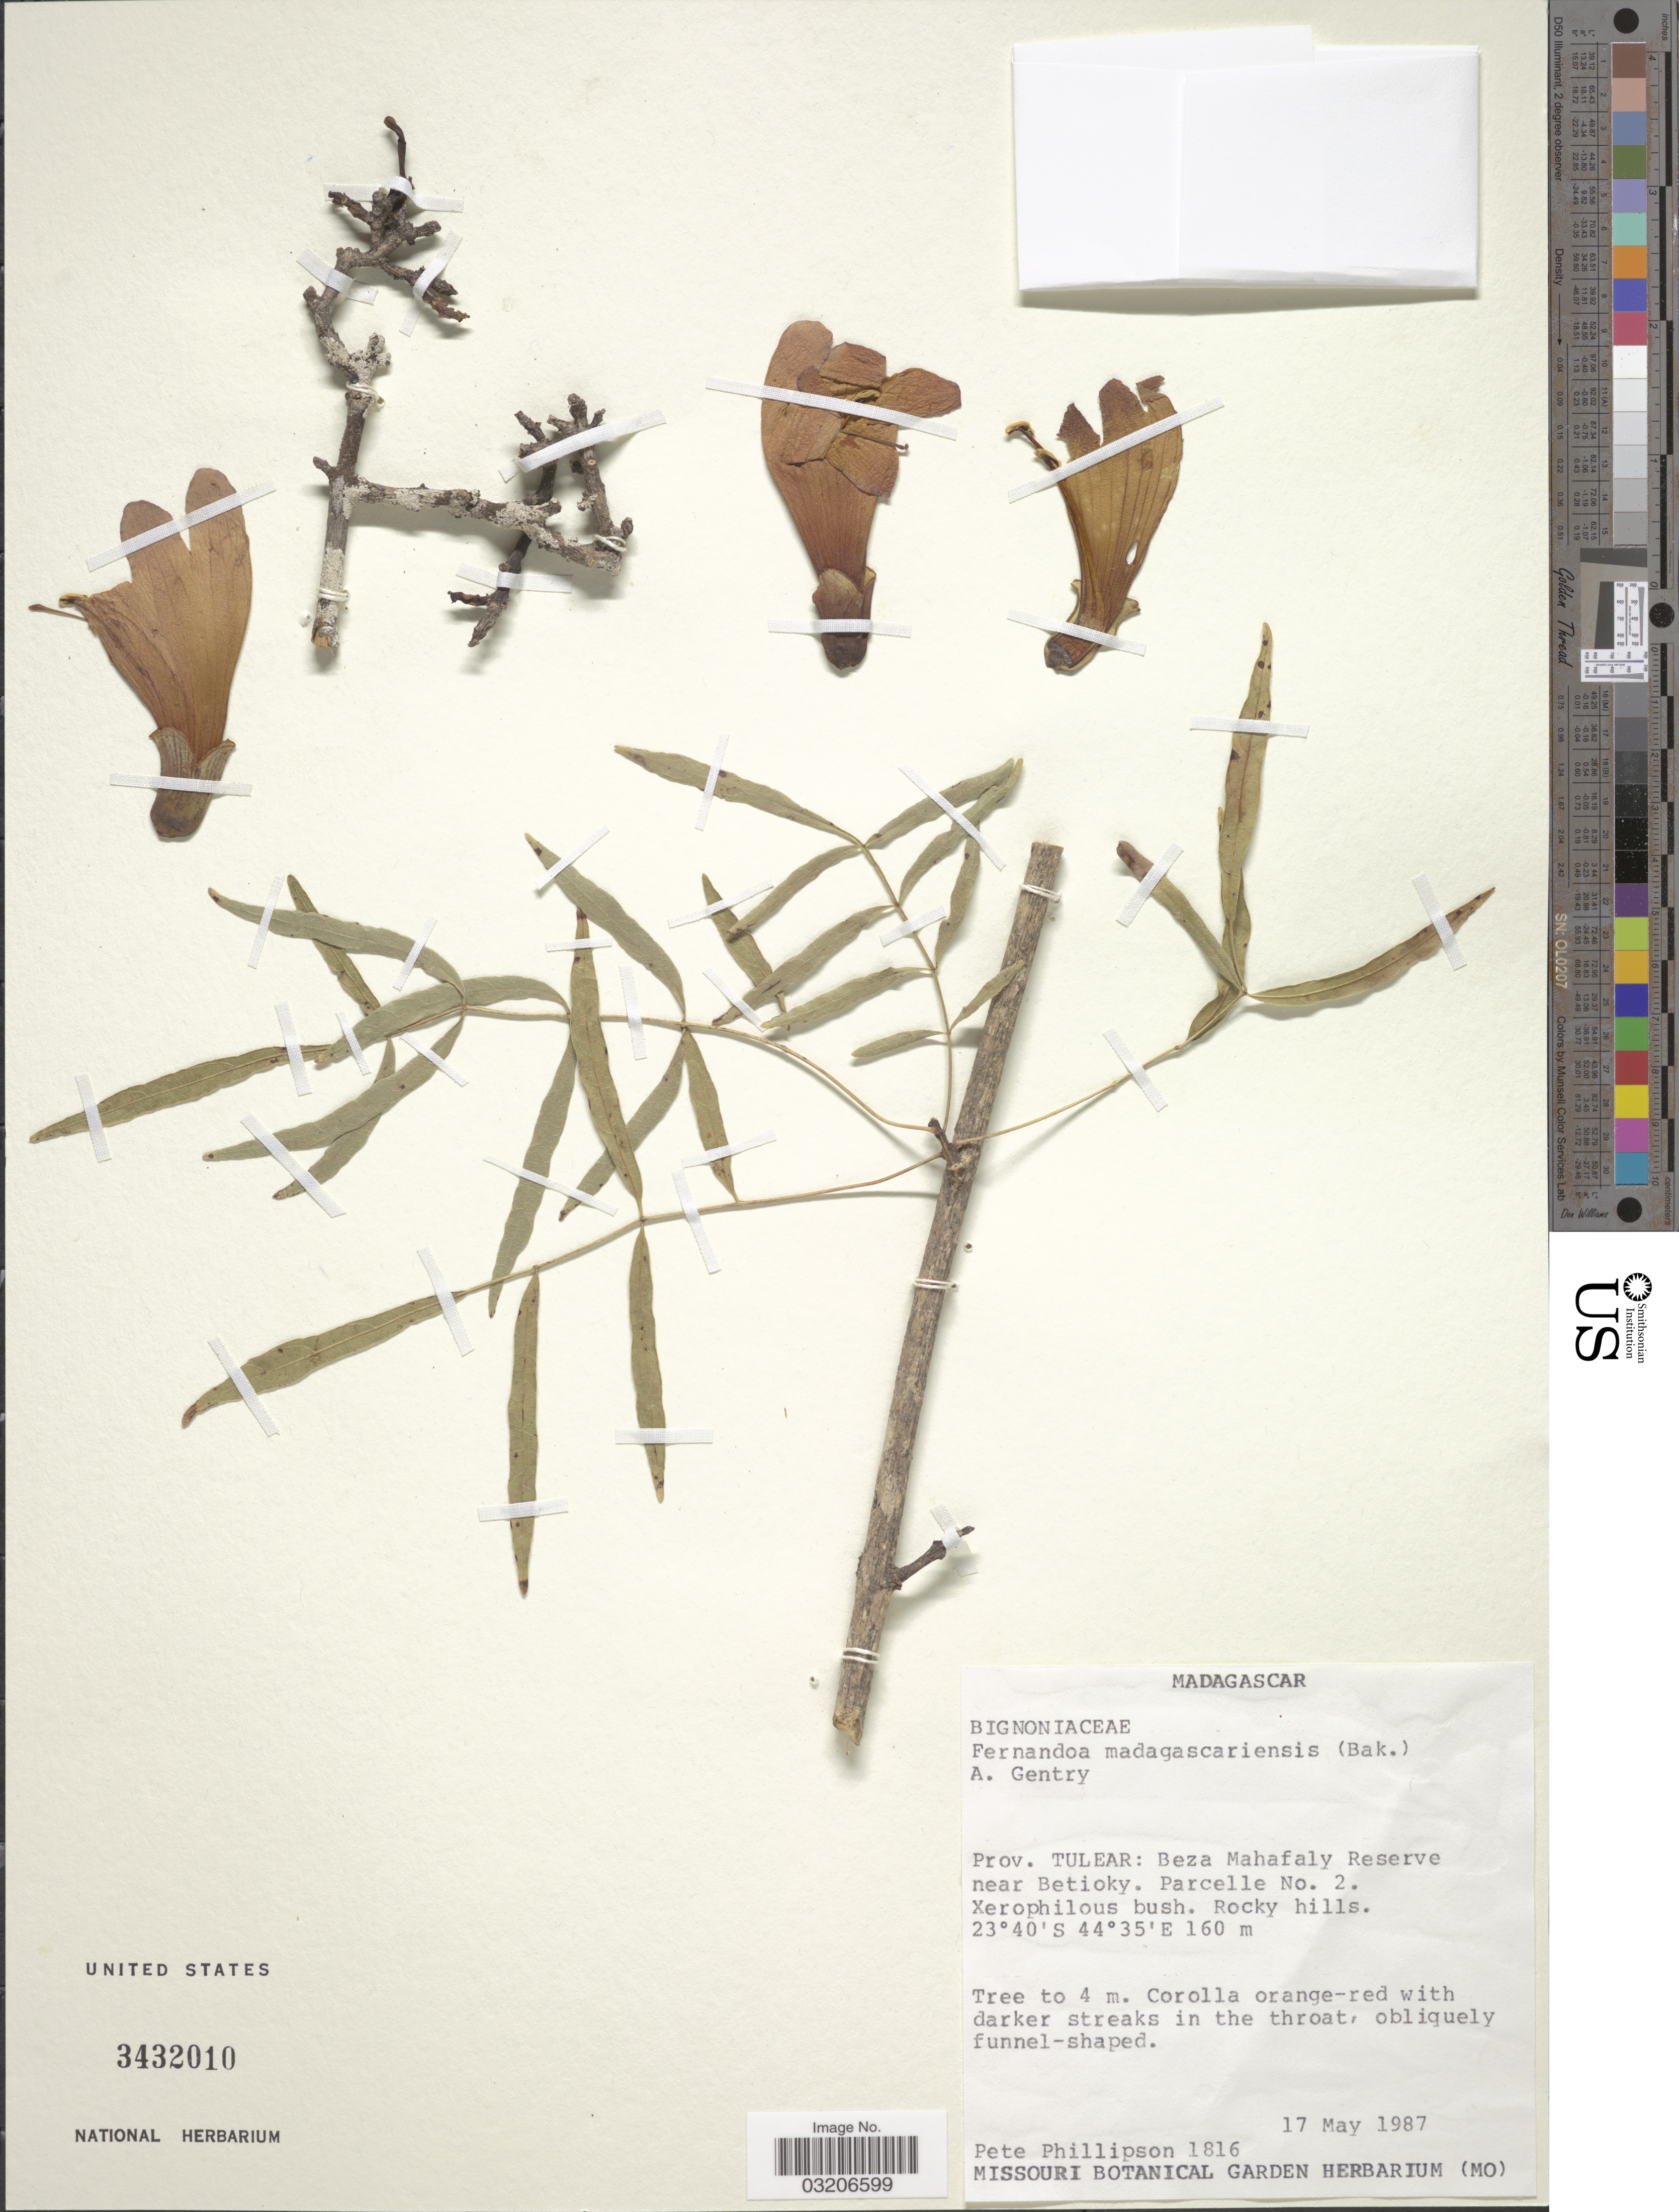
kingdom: Plantae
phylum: Tracheophyta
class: Magnoliopsida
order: Lamiales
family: Bignoniaceae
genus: Fernandoa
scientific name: Fernandoa madagascariensis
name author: (Baker) A.H. Gentry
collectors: P. B. Phillipson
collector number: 1816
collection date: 1987-05-17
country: Madagascar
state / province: Atsimo-Andrefana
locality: Prov. Tulear: Beza Mahafaly Reserve near Betioky. Parcelle No. 2.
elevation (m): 160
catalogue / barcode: US 3432010